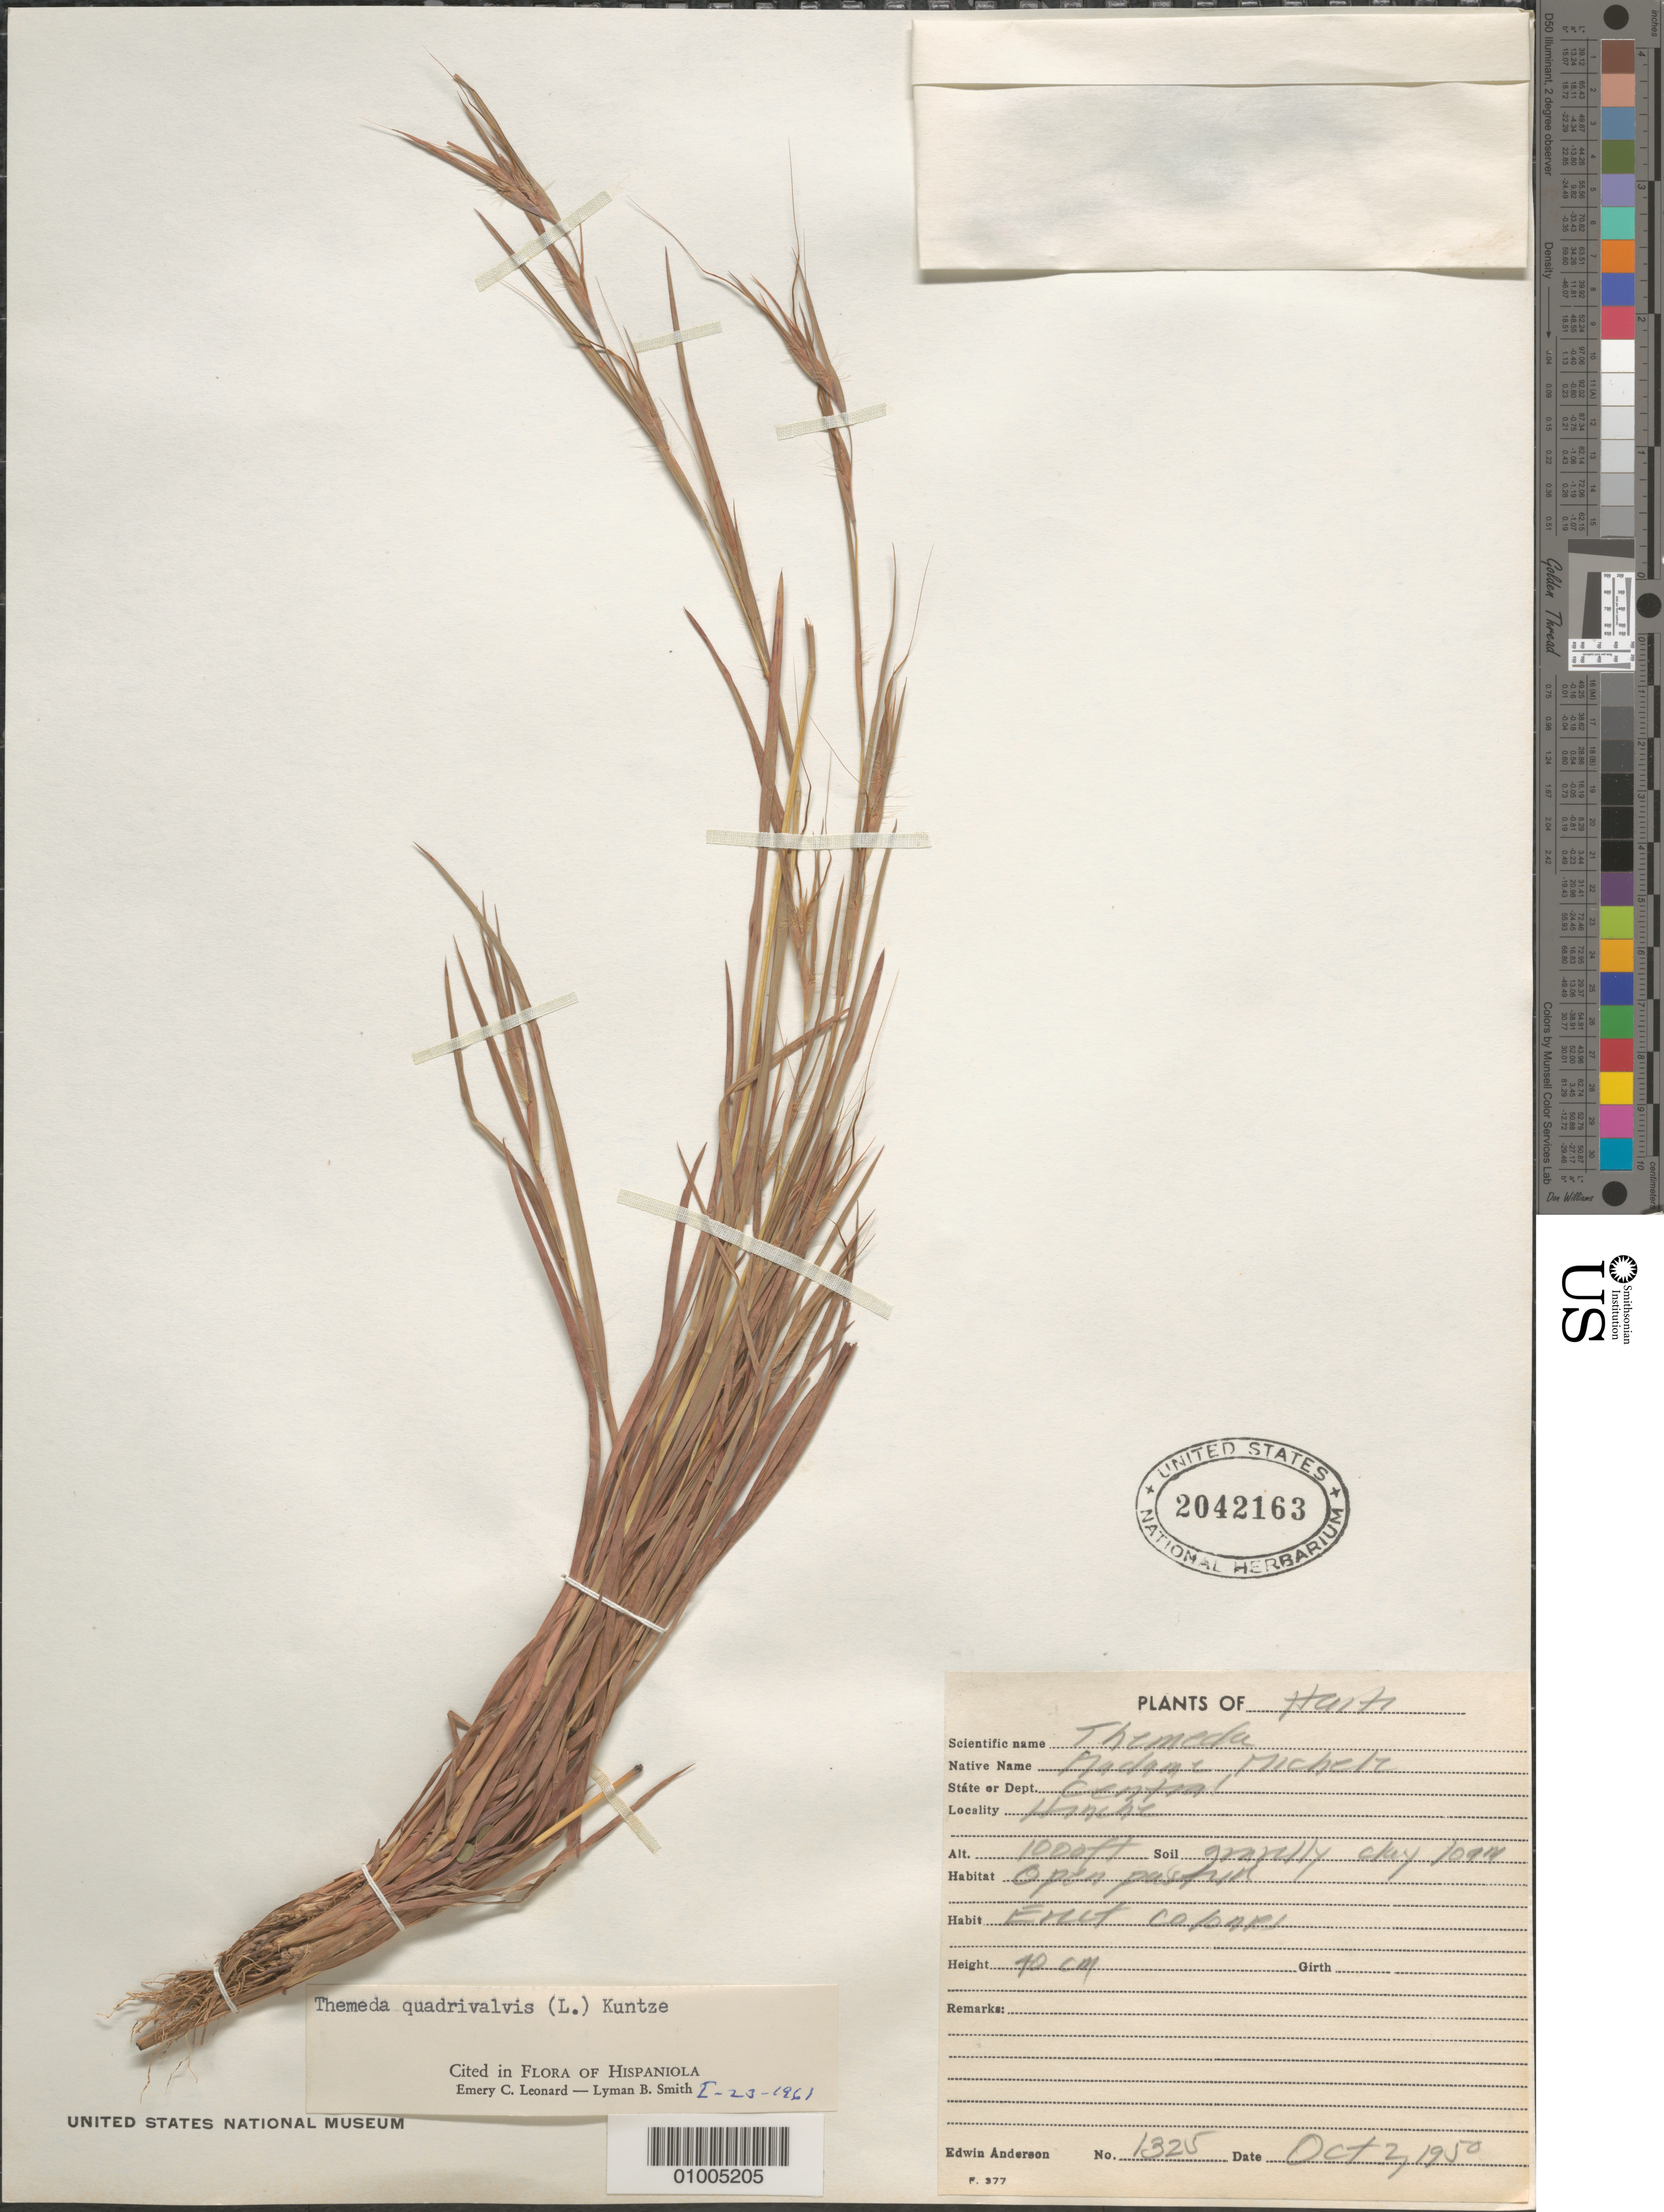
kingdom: Plantae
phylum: Tracheophyta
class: Liliopsida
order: Poales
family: Poaceae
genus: Themeda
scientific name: Themeda quadrivalvis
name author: (L.) Kuntze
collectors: E. Anderson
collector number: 1325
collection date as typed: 02 Oct 1950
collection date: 1950-10-02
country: Haiti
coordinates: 0 N, 0 E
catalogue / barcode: US 2042163